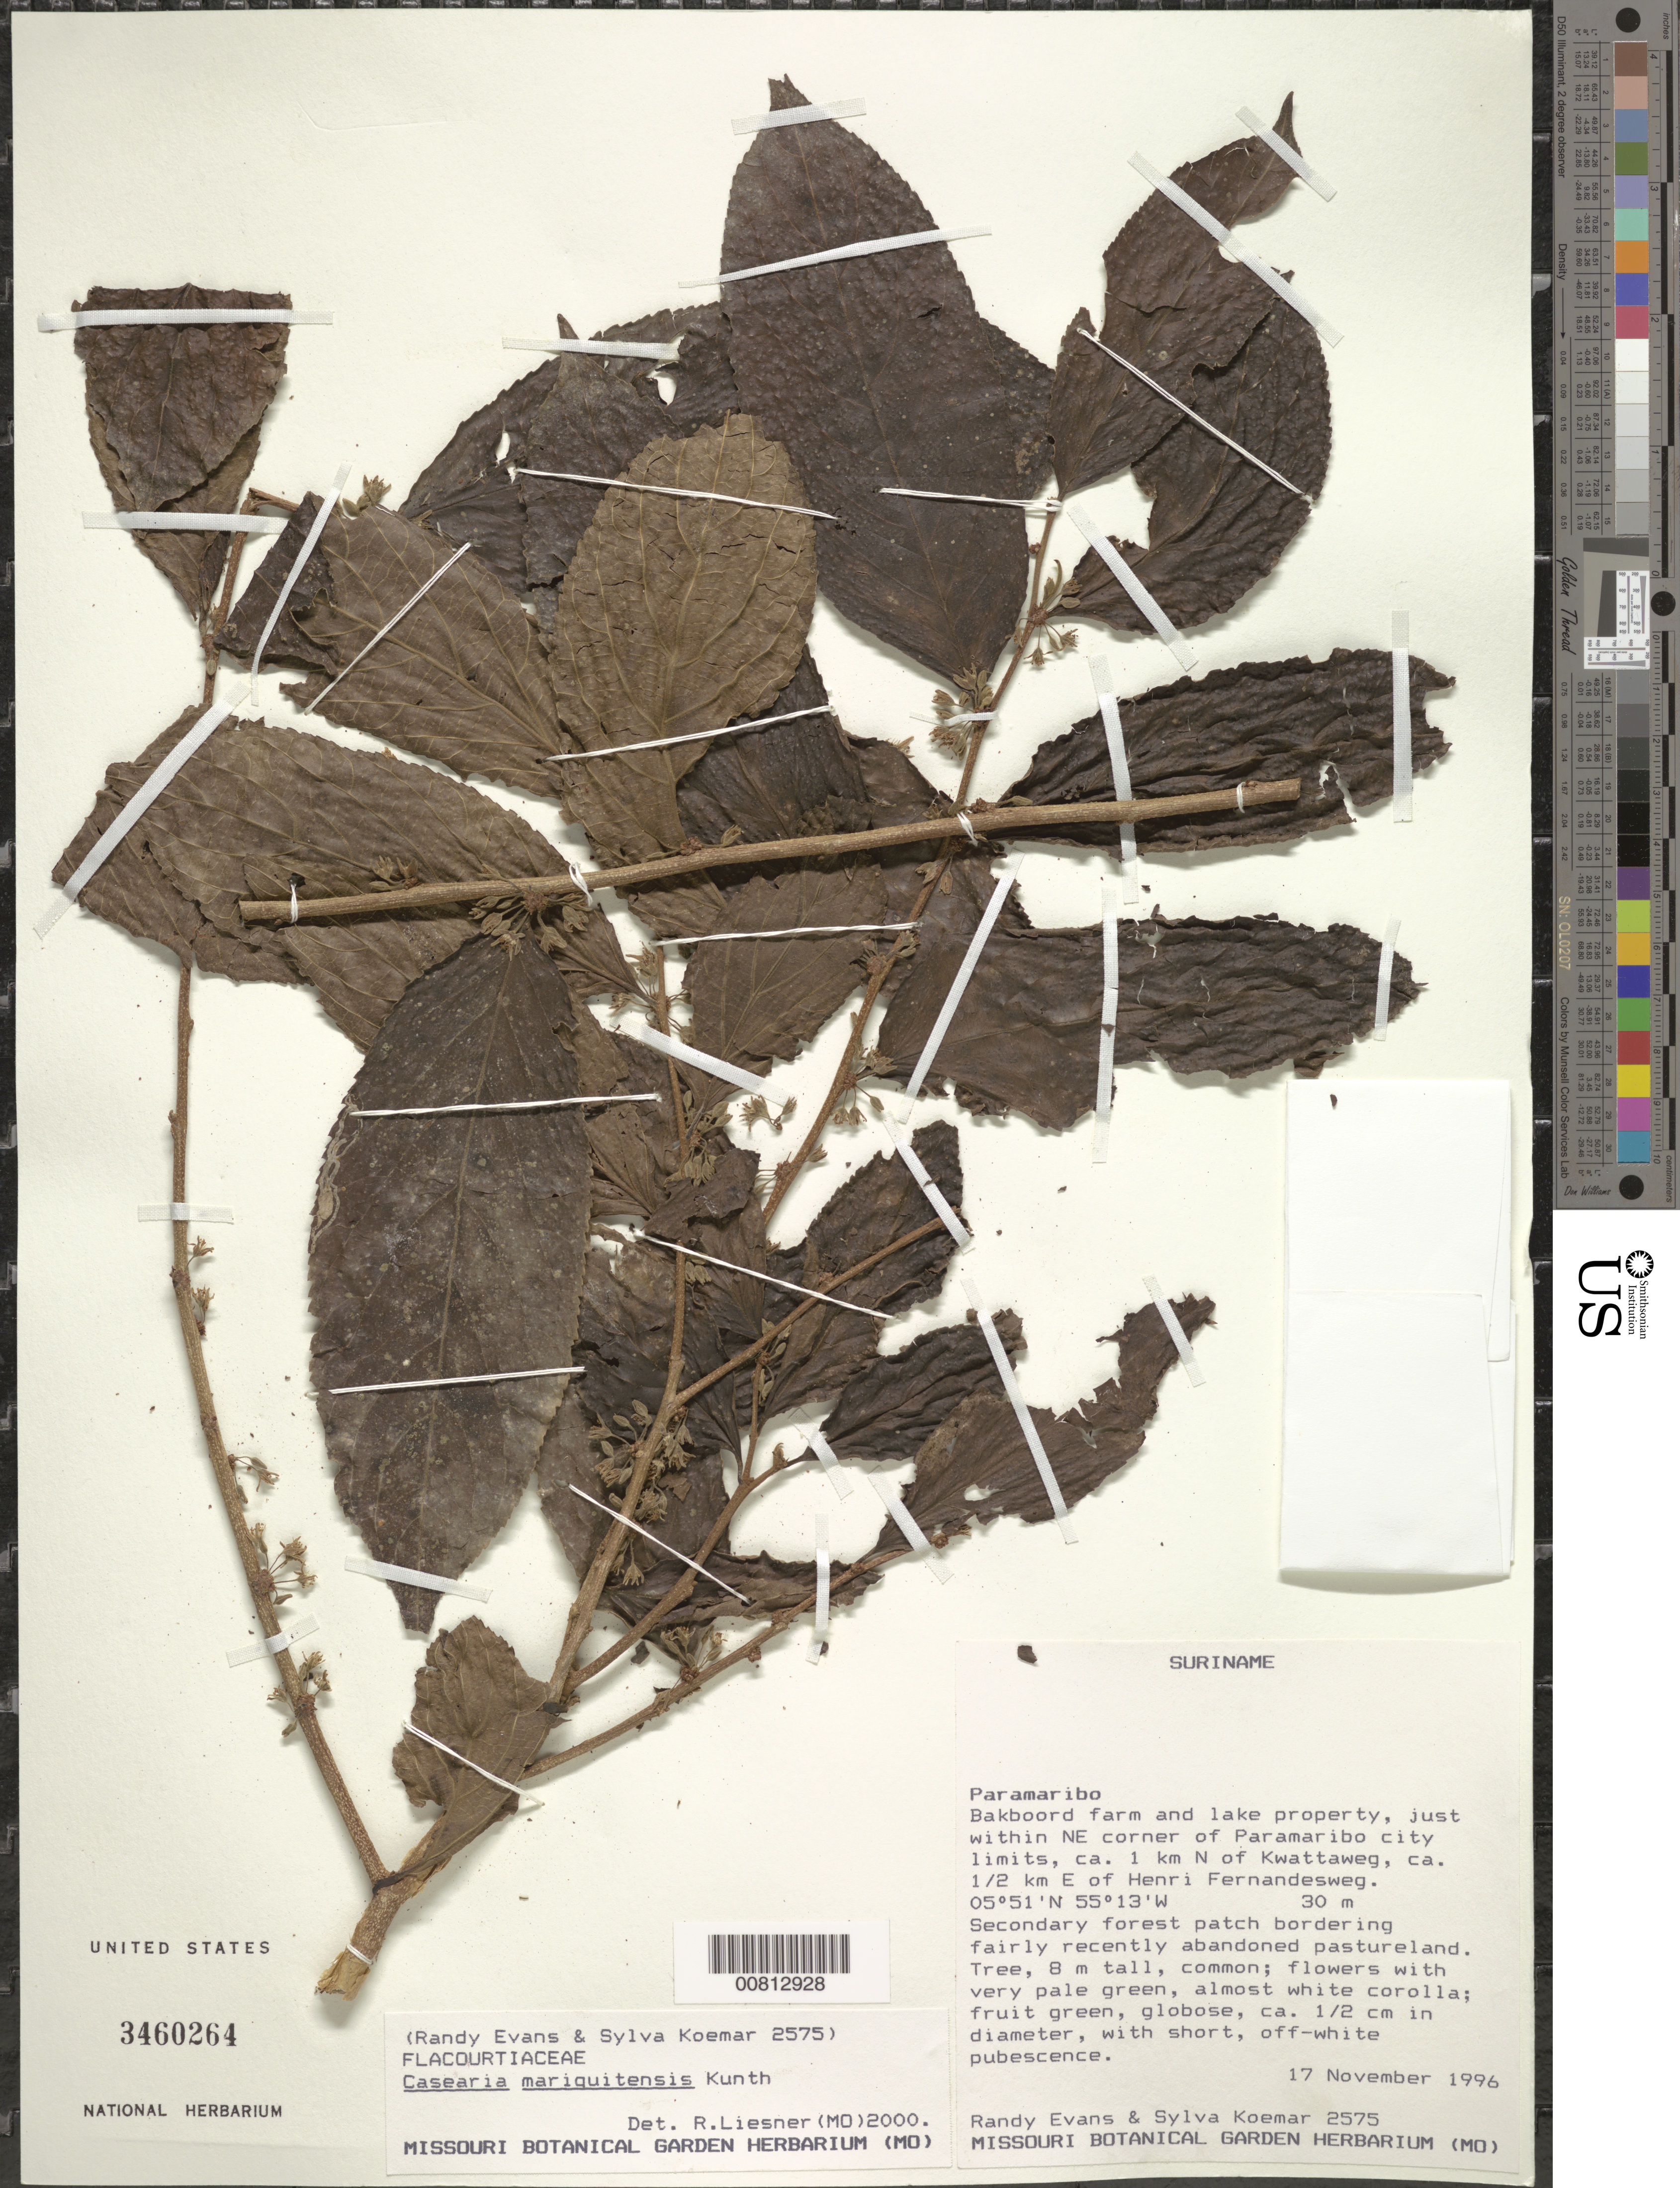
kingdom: Plantae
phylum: Tracheophyta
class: Magnoliopsida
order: Malpighiales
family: Salicaceae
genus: Casearia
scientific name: Casearia mariquitensis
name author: Kunth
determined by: Liesner, R. L.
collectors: R. Evans & S. Koemar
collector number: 2575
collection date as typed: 17-Nov-96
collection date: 1996-11-17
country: Suriname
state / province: Paramaribo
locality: Bakboord farm and lake property, just within NE corner of Paramaribo city limits, ca. 1 km N of Kwattaweg, ca 1/2 km E of Henri Fernandesweg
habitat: Secondary forest patch bordering fairly recently abandoned pastureland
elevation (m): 30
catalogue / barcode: US 3460264